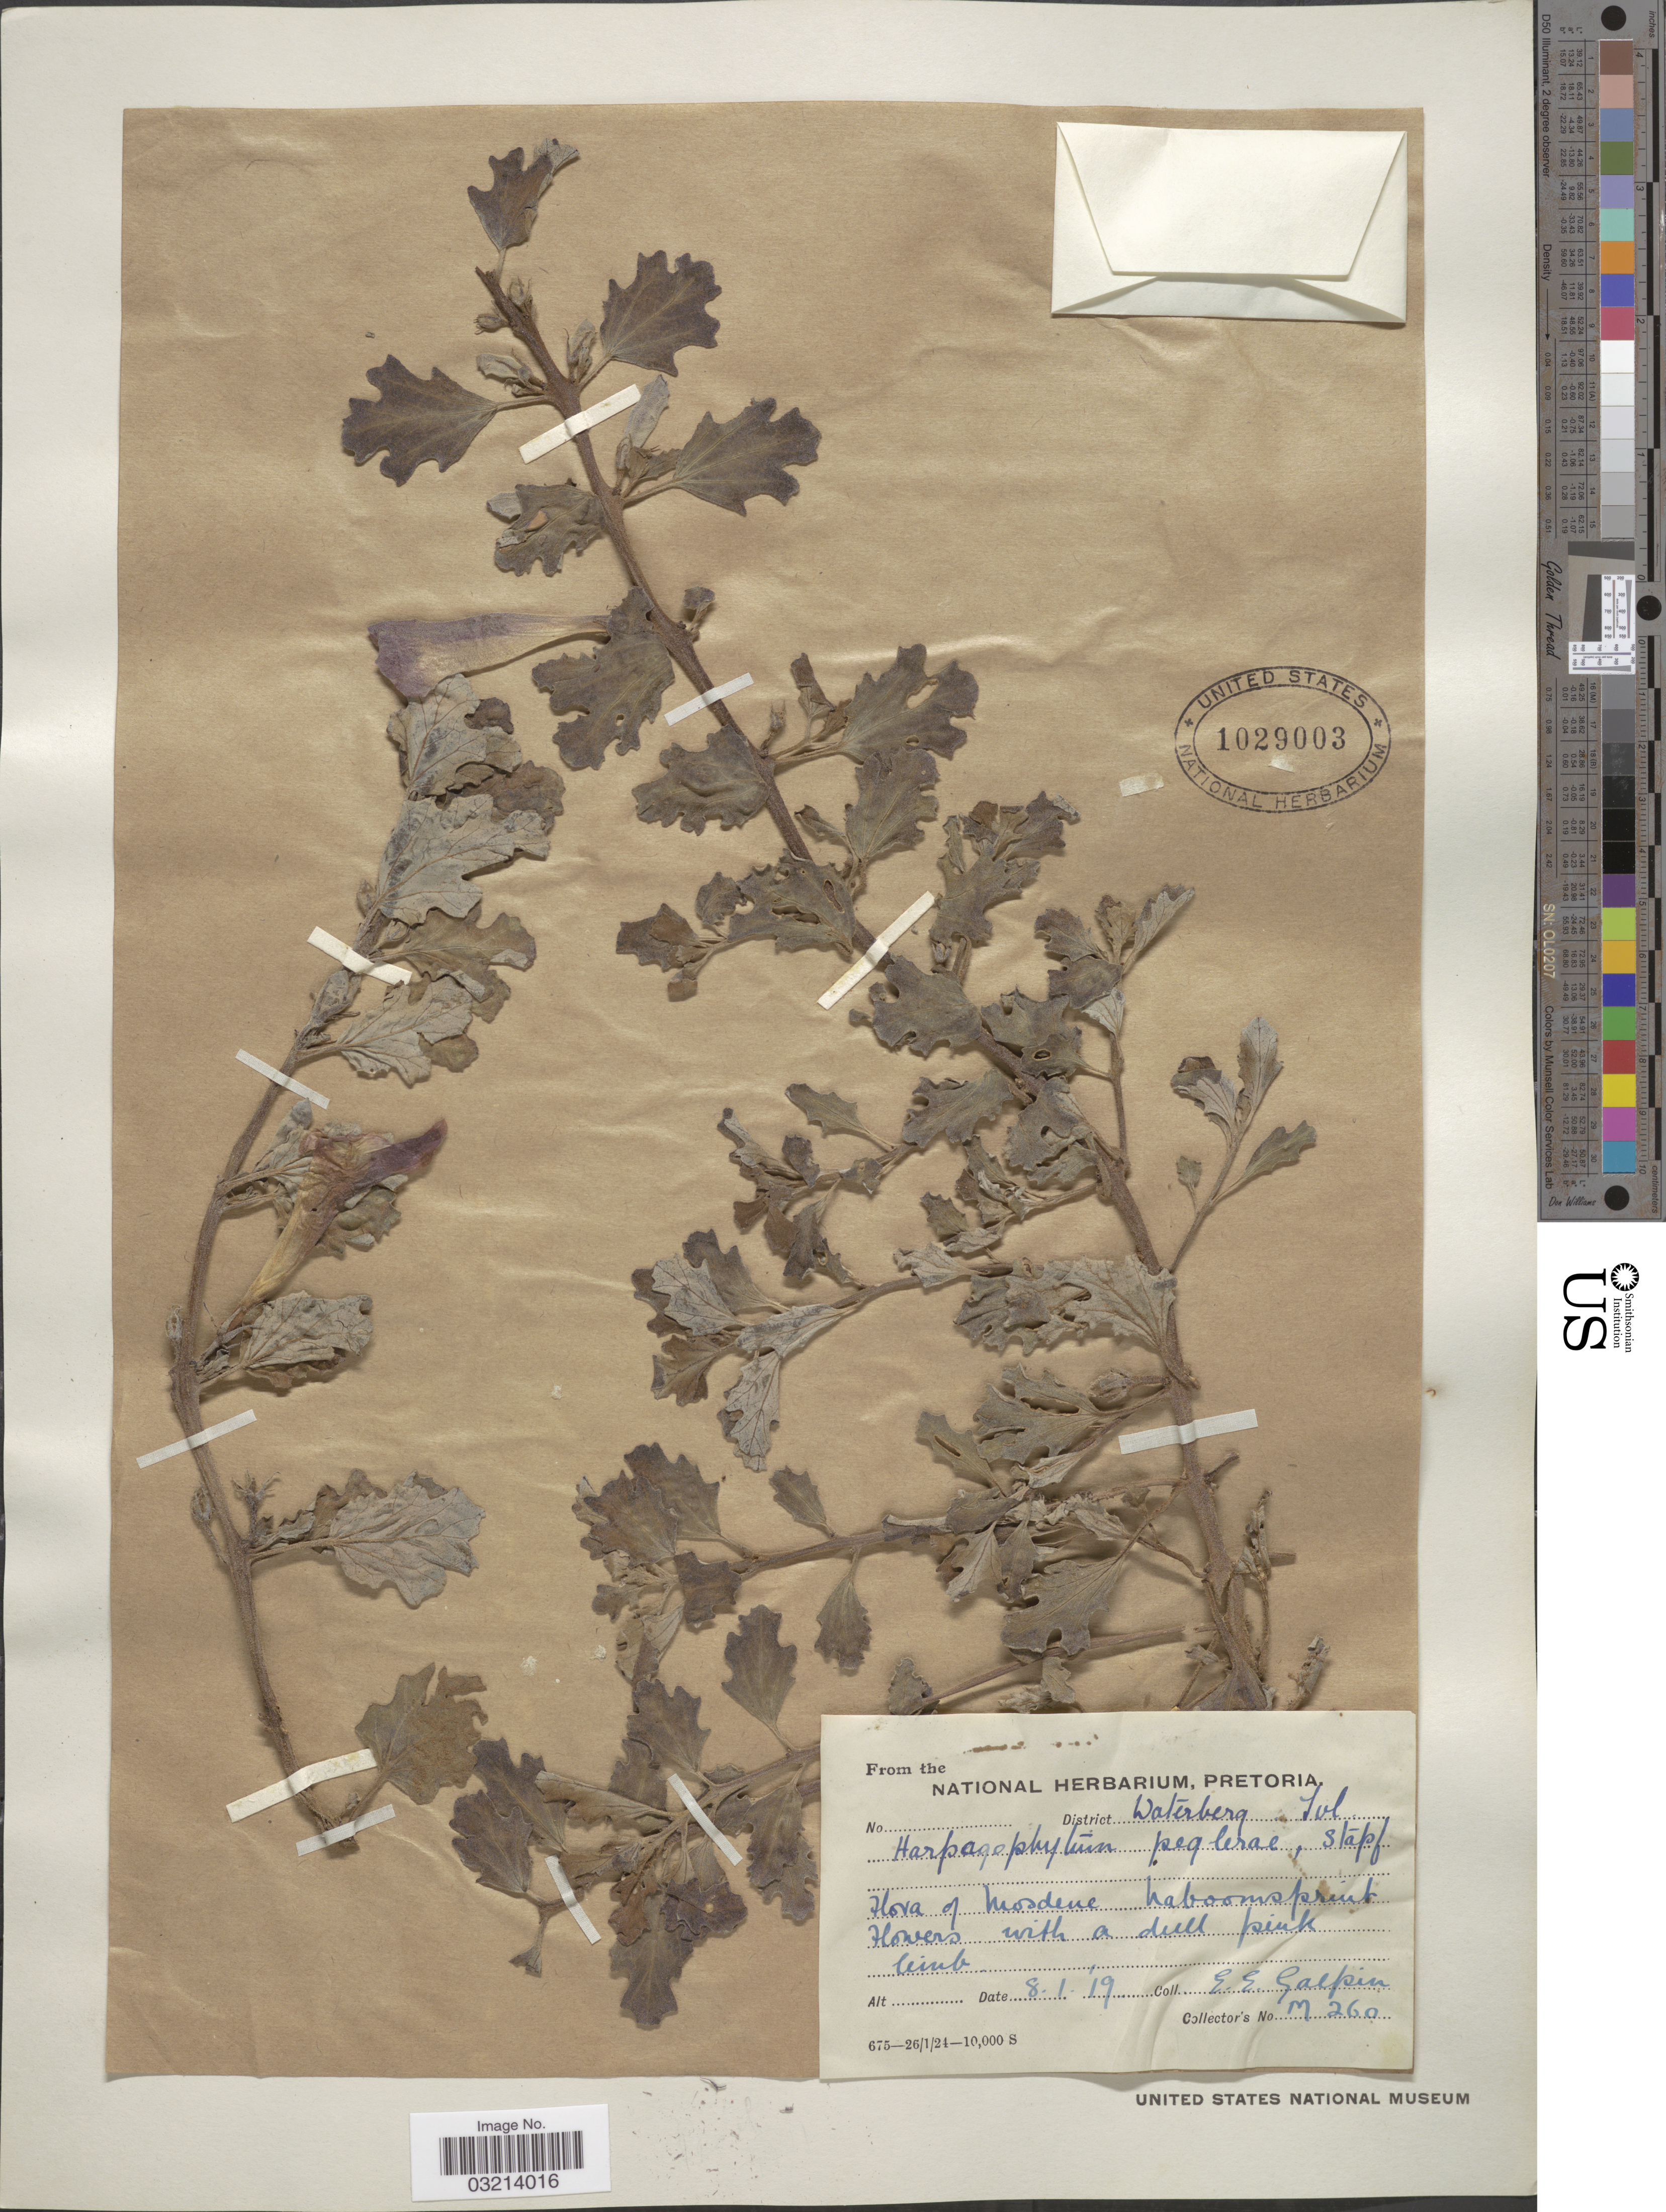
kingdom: Plantae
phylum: Tracheophyta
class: Magnoliopsida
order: Lamiales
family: Pedaliaceae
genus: Harpagophytum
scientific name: Harpagophytum peglerae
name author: Stapf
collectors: E. Galpin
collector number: M260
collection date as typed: Transcribed d/m/y: 8/1/19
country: South Africa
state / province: Limpopo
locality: District Waterberg Tvl. Flora of Mosdene Naboomspruit.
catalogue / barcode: US 1029003